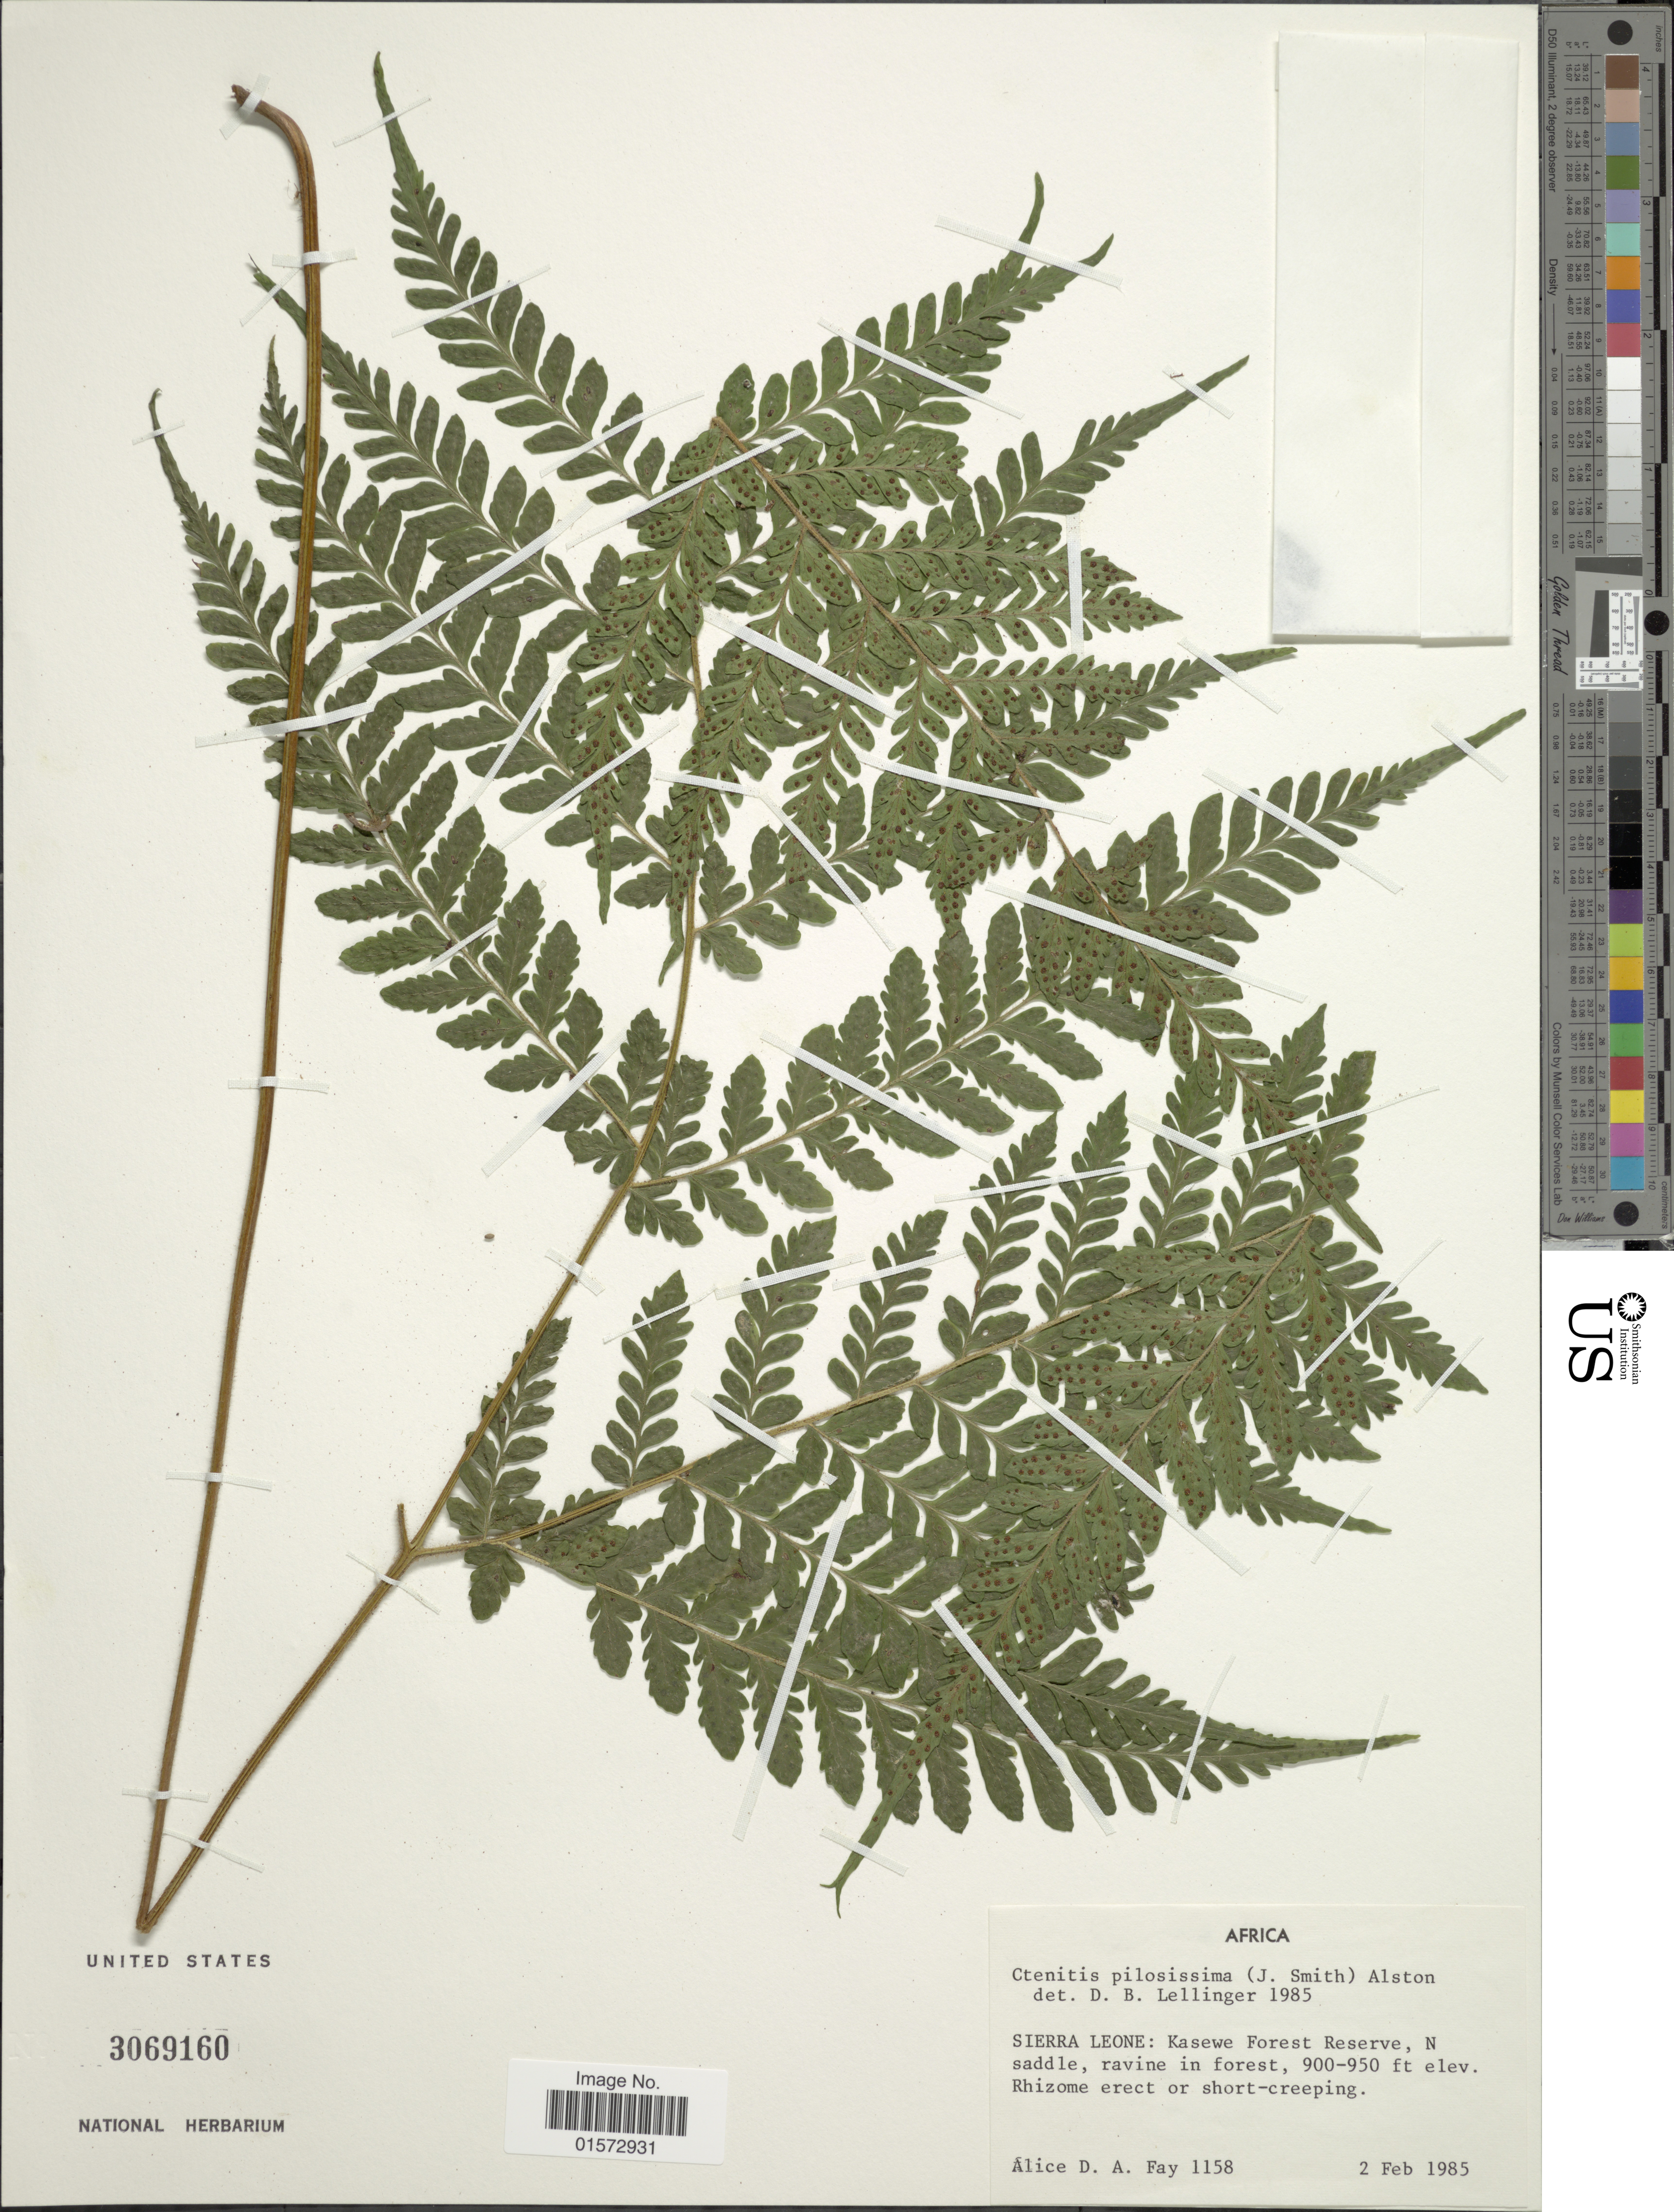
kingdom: Plantae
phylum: Tracheophyta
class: Polypodiopsida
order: Polypodiales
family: Tectariaceae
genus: Triplophyllum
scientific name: Triplophyllum speciosum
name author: (Mett. ex Kuhn)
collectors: A. Fay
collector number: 1158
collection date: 1985-02-02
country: Sierra Leone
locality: Africa, Kasewe Forest Reserve, N saddle, ravine in forest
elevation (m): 274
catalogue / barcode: US 3069160